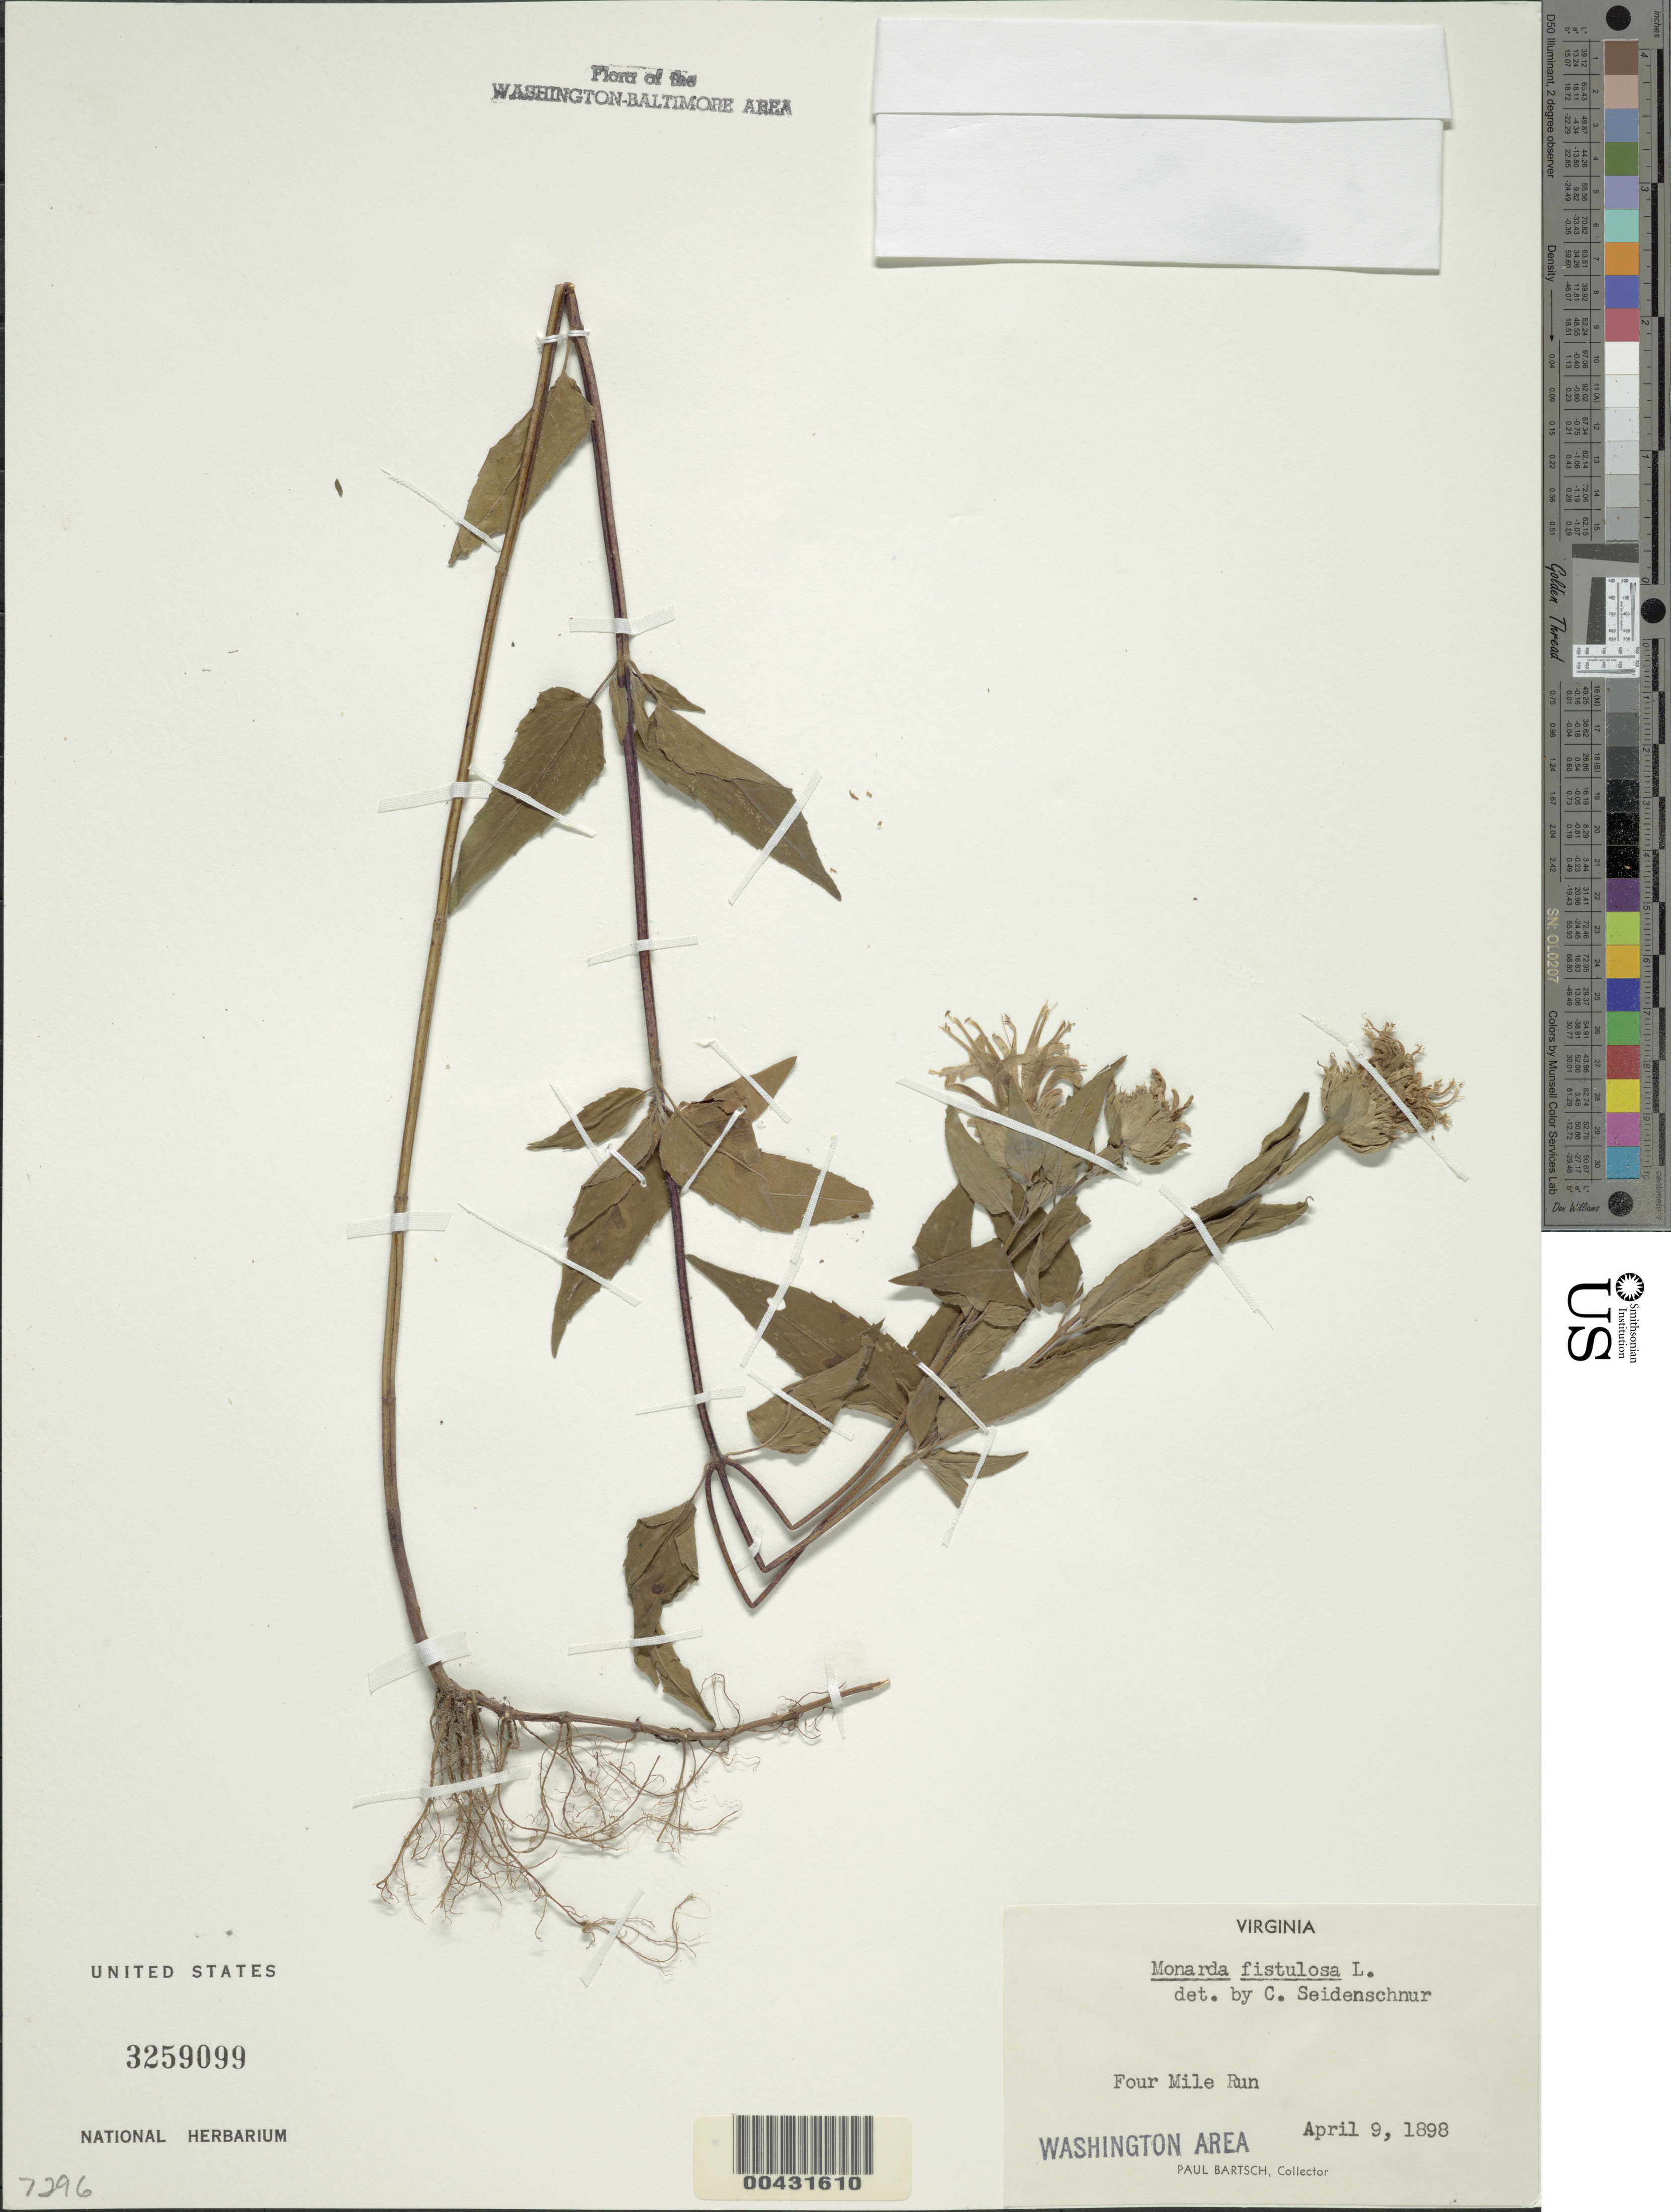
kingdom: Plantae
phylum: Tracheophyta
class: Magnoliopsida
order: Lamiales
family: Lamiaceae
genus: Monarda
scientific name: Monarda fistulosa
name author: L.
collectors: P. Bartsch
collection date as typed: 09 Apr 1898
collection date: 1898-04-09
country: United States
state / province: Virginia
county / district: Arlington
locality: Four Mile Run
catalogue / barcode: US 3259099